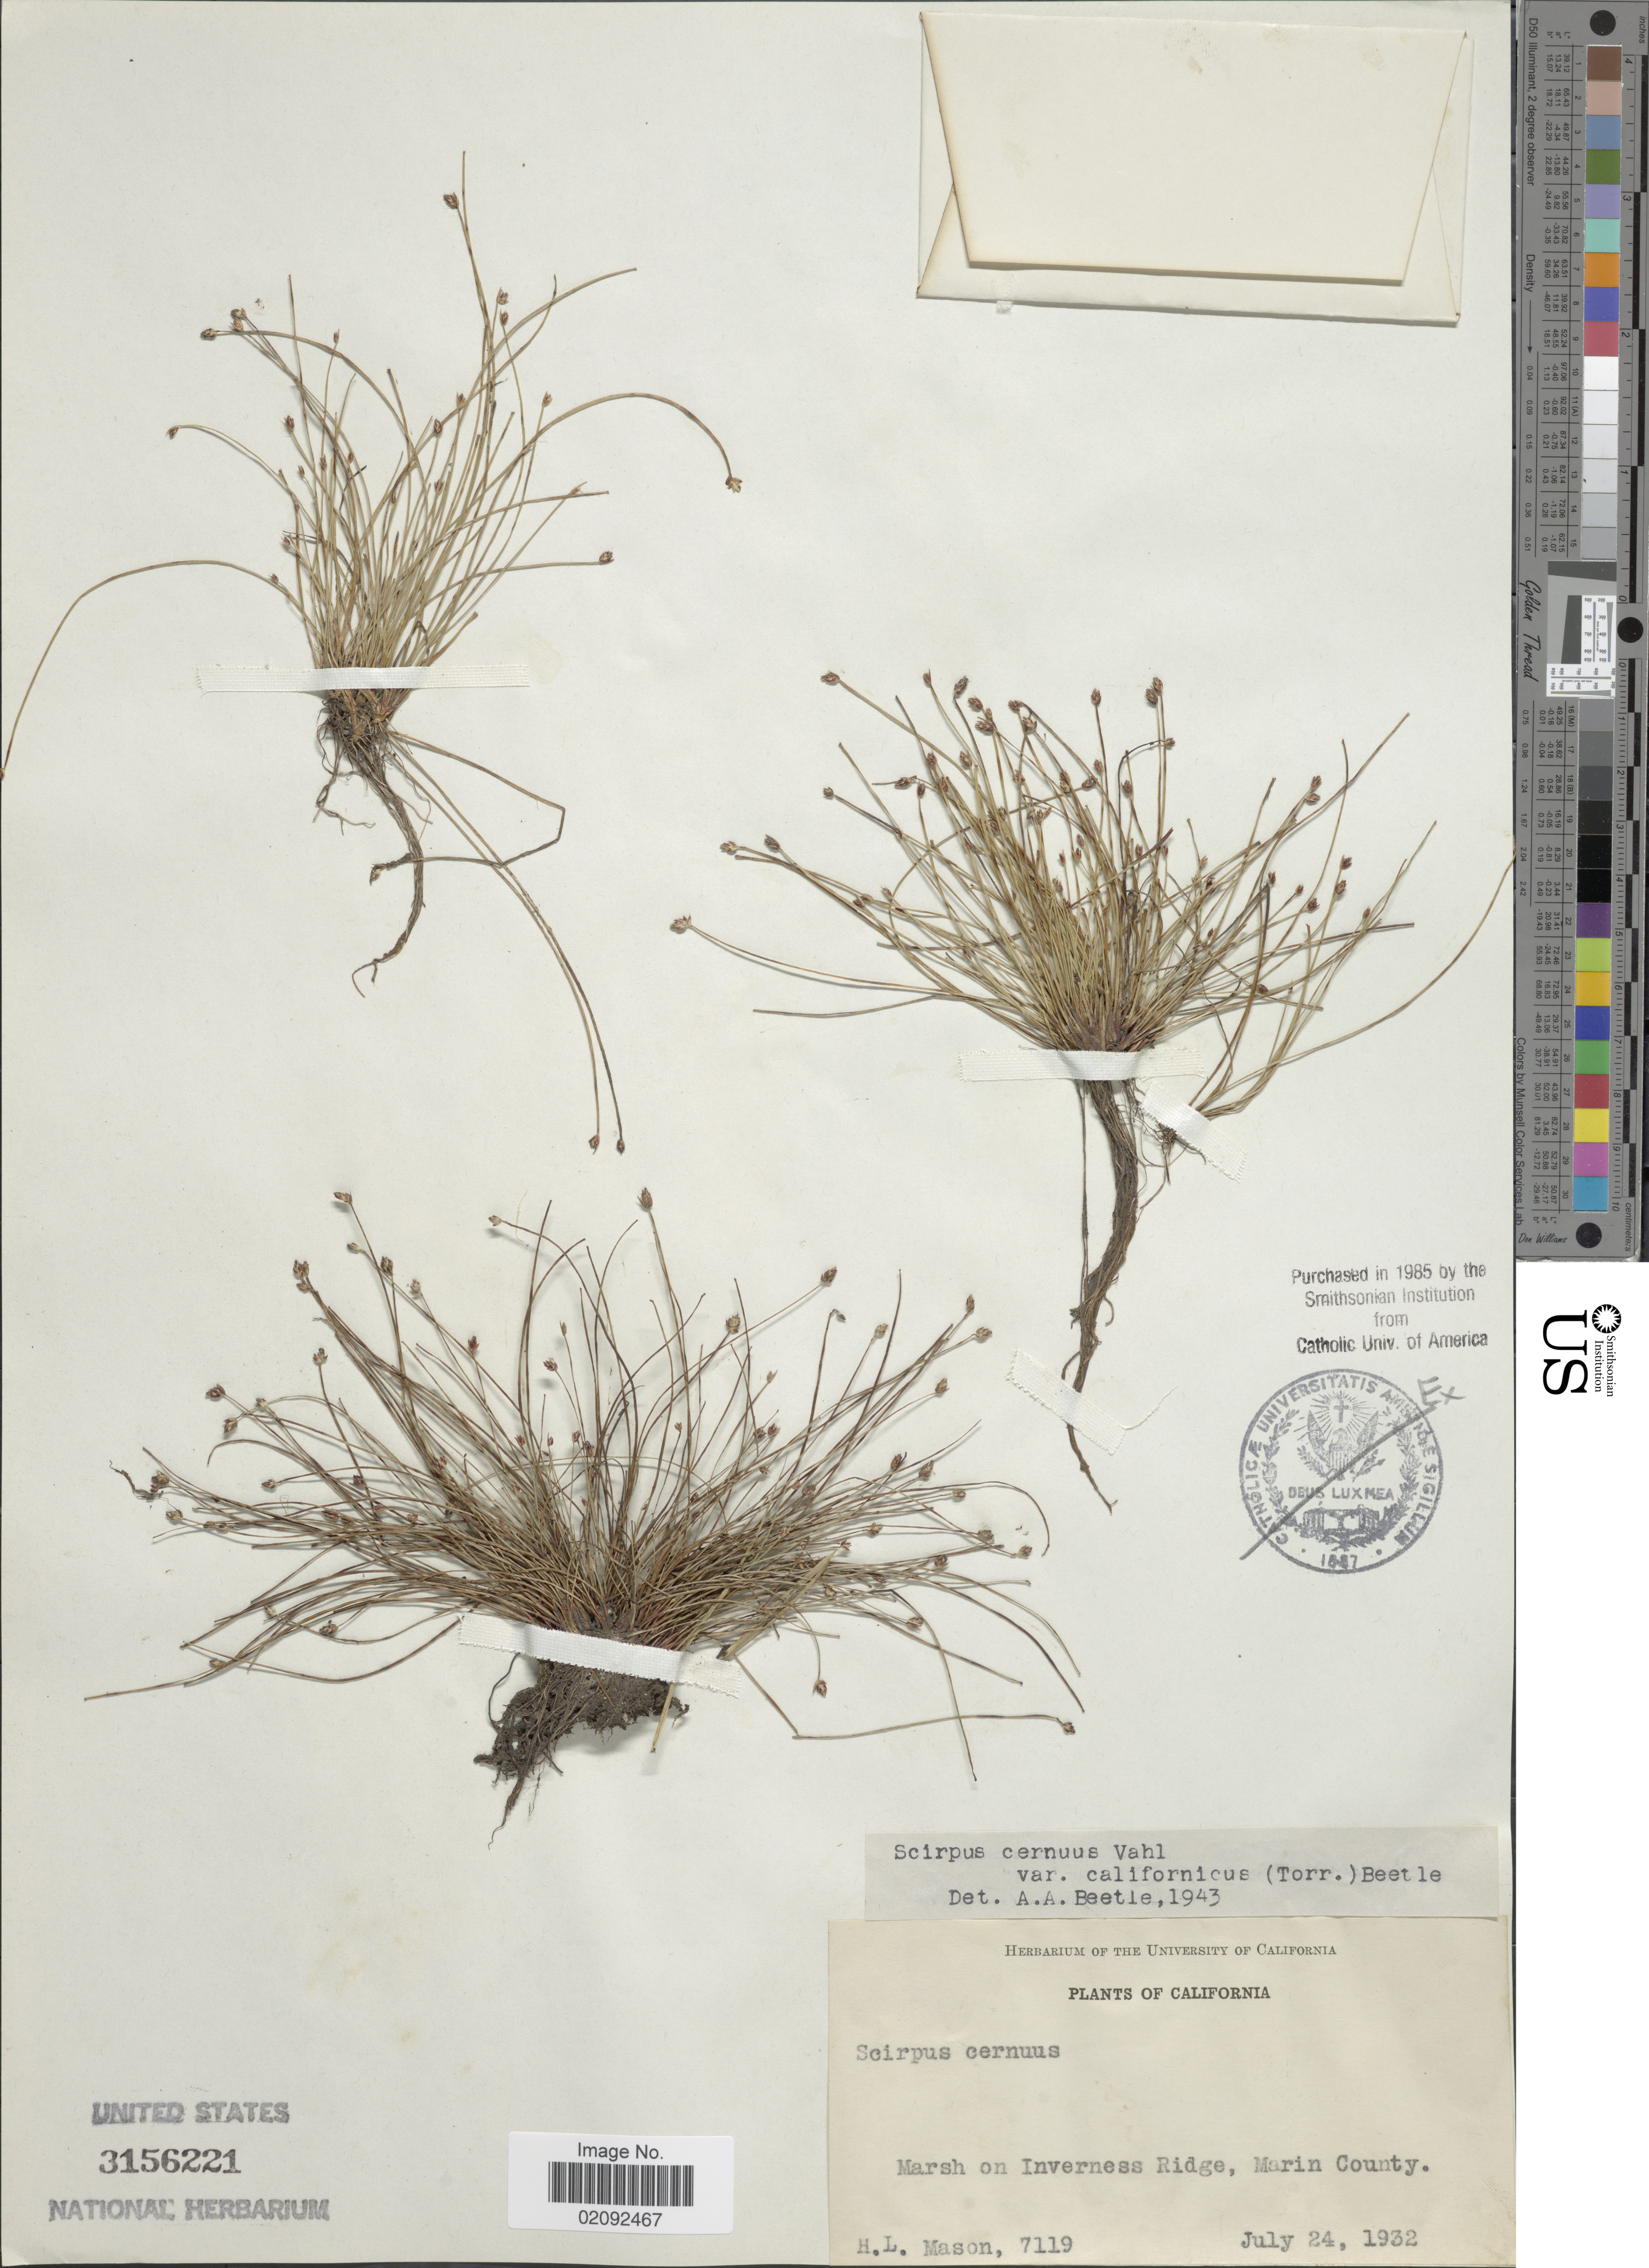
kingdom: Plantae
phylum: Tracheophyta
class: Liliopsida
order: Poales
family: Cyperaceae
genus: Isolepis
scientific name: Isolepis cernua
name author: (Vahl) Roem. & Schult.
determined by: Strong, Mark T., (BOT), Smithsonian Institution - National Museum of Natural History (UNITED STATES)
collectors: H. L. Mason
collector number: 7119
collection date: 1932-07-24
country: United States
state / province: California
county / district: Marin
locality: Marsh on Inverness Ridge, Marin County.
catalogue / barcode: US 3156221